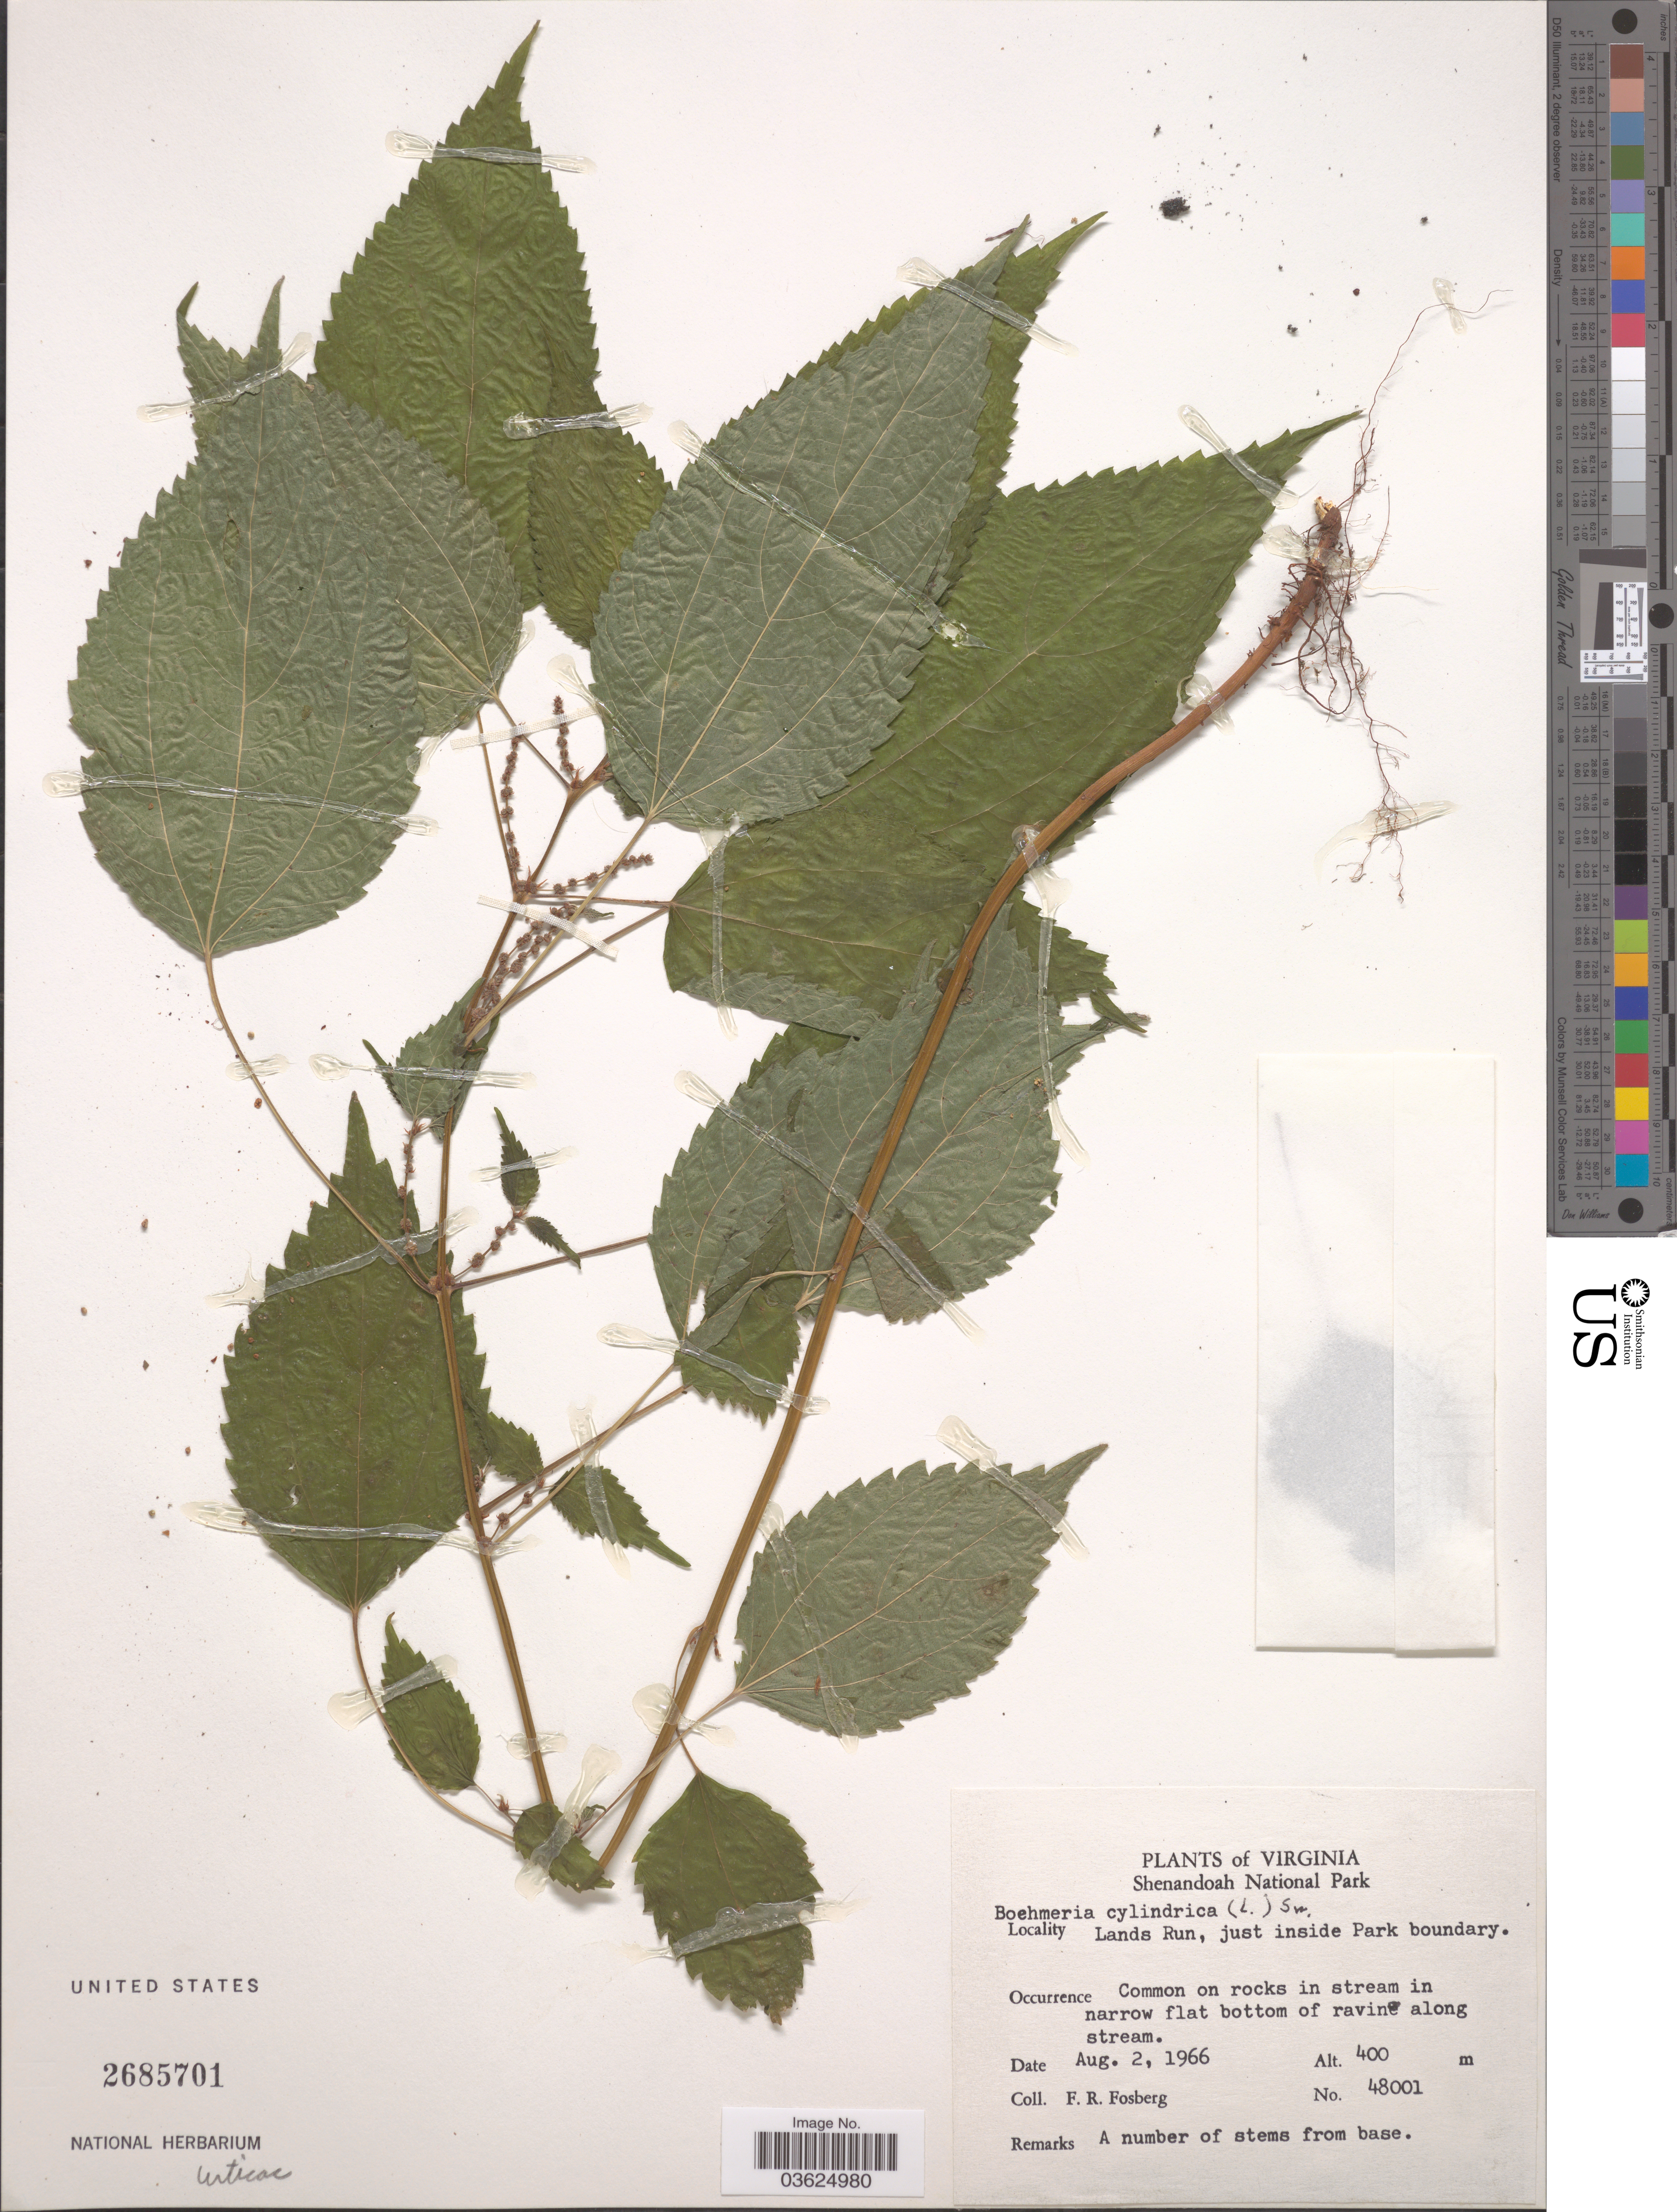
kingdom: Plantae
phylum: Tracheophyta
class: Magnoliopsida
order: Rosales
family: Urticaceae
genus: Boehmeria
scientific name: Boehmeria cylindrica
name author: (L.) Sw.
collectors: F. R. Fosberg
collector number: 48001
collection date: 1966-08-02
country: United States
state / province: Virginia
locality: Shenandoah National Park. Lands Run, just inside Park boundary.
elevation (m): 400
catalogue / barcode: US 2685701